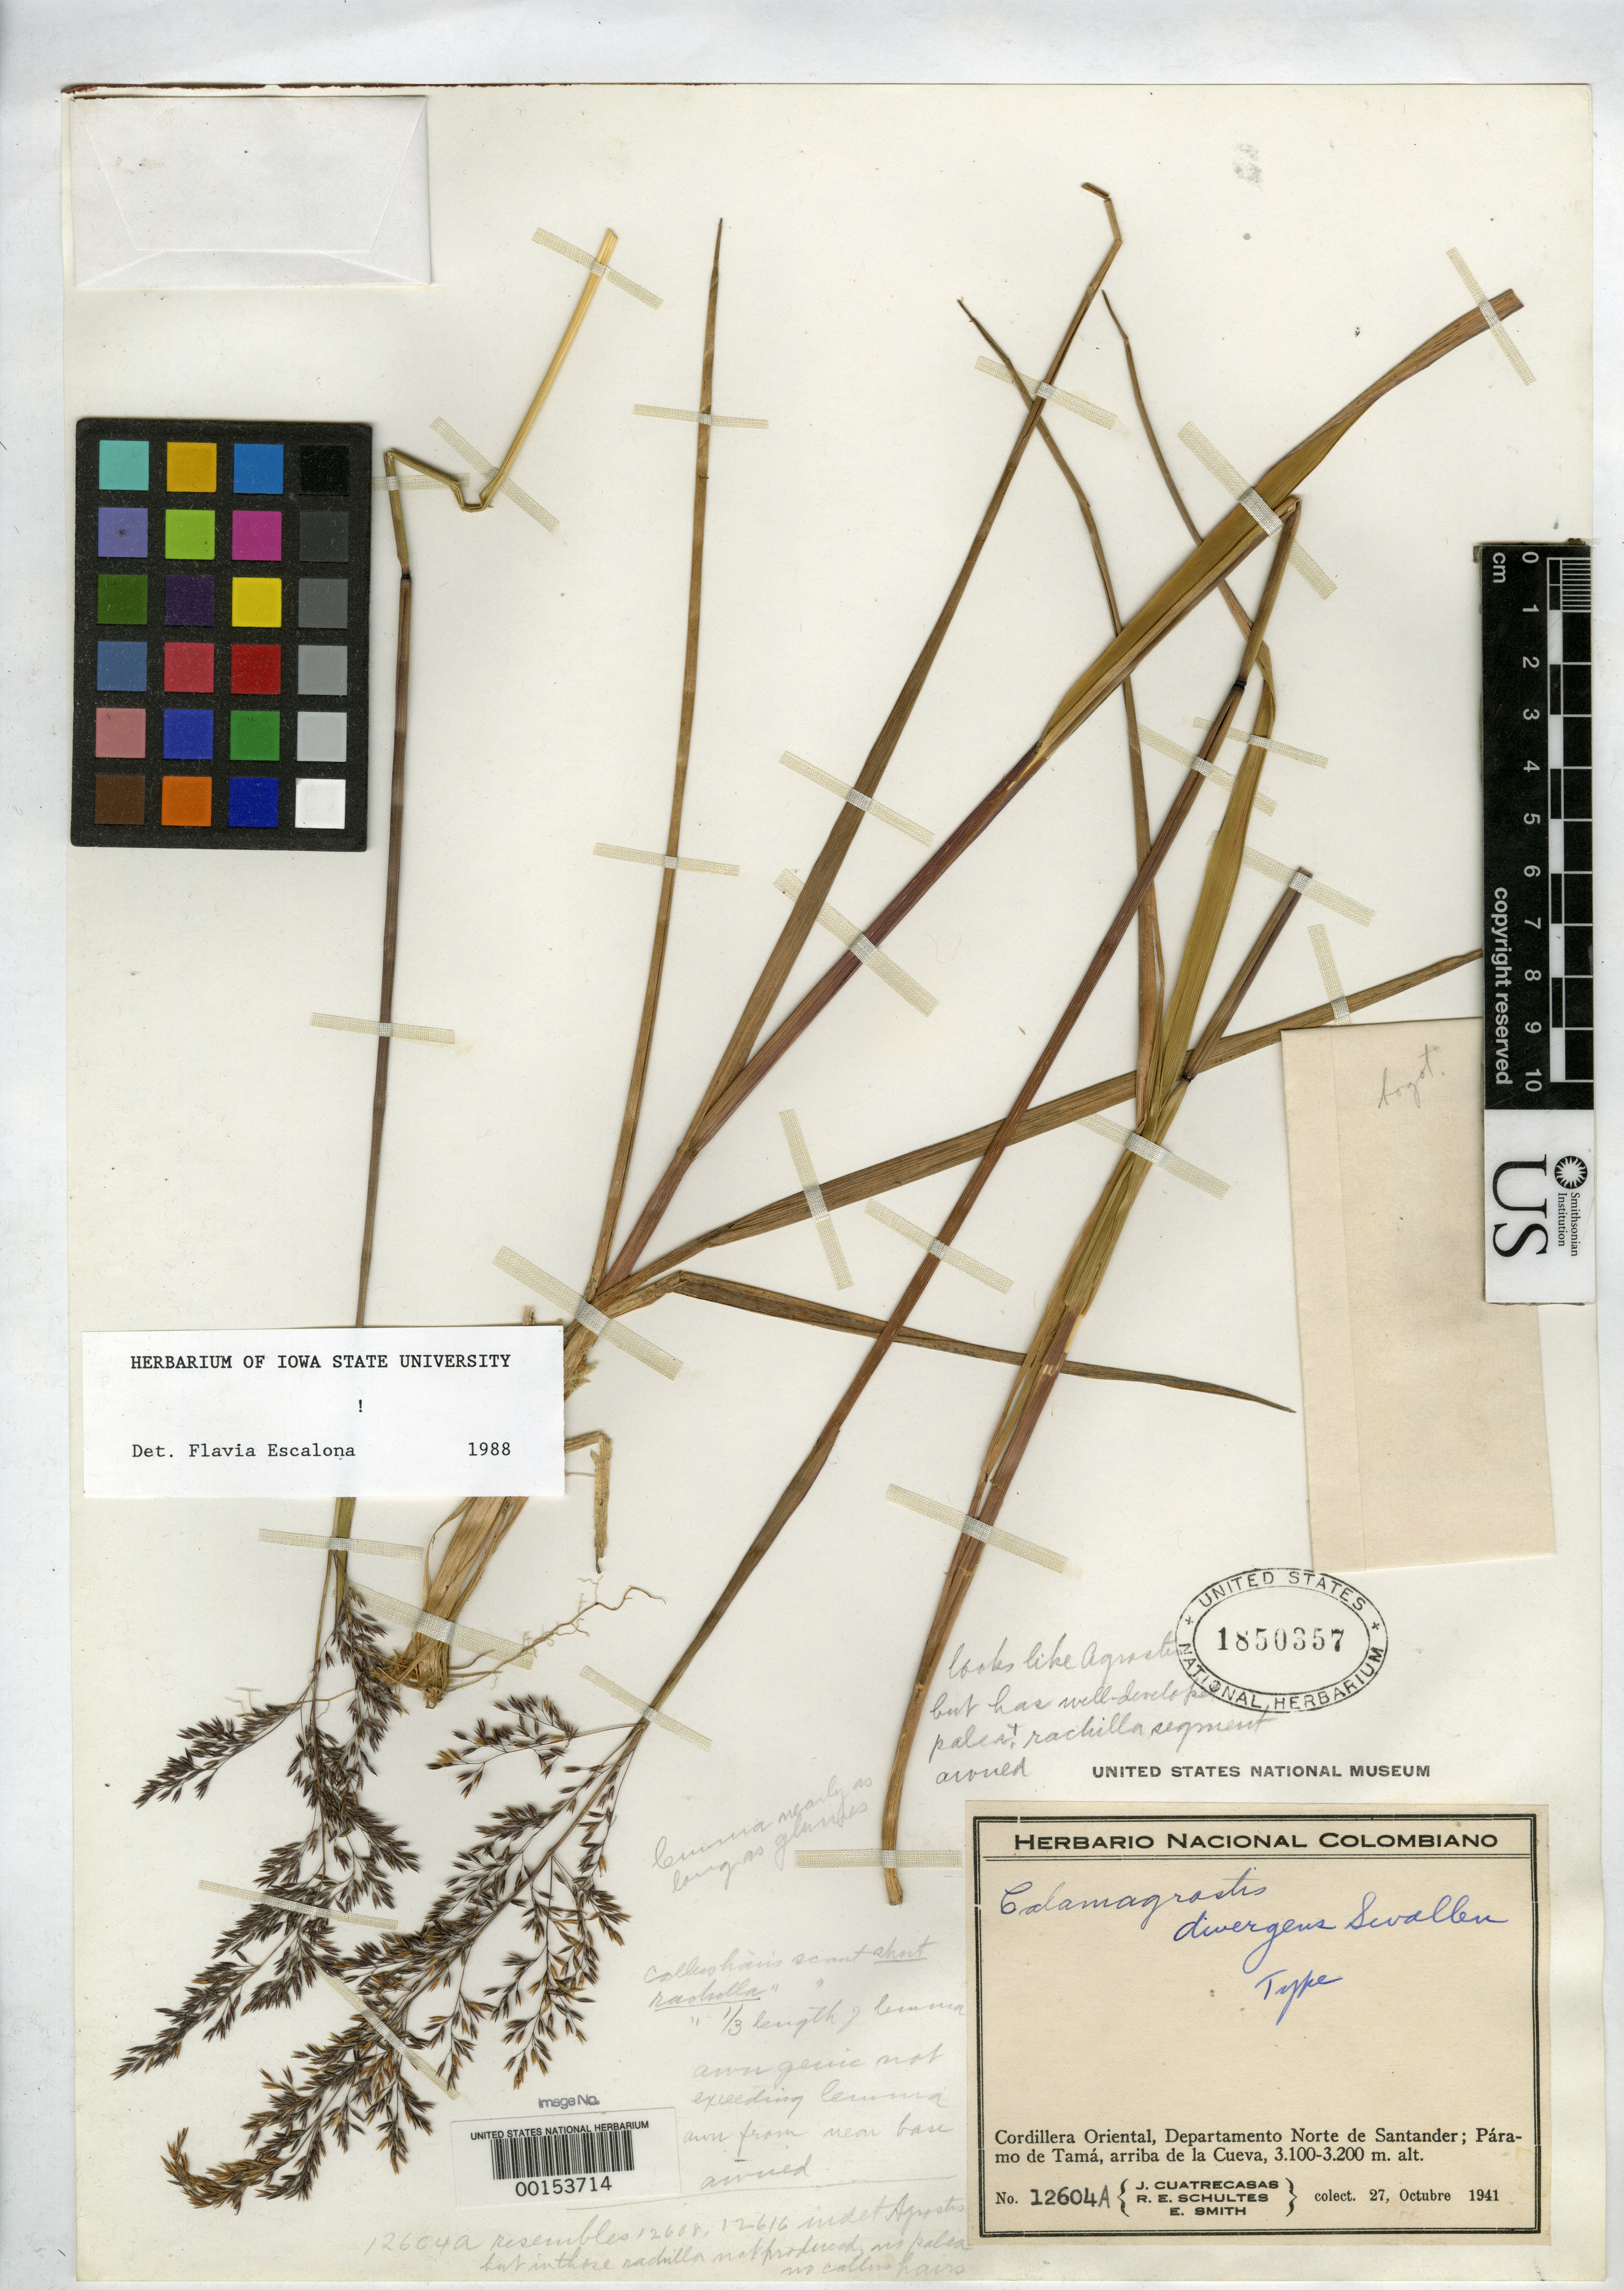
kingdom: Plantae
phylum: Tracheophyta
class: Liliopsida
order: Poales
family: Poaceae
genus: Calamagrostis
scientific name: Calamagrostis divergens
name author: Swallen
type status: Holotype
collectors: J. Cuatrecasas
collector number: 12604a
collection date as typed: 27 Oct 1941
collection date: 1941-10-27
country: Colombia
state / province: Norte de Santander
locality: Paramo de Tama, Arriba de La Cueva.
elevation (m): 3100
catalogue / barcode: US 1850357